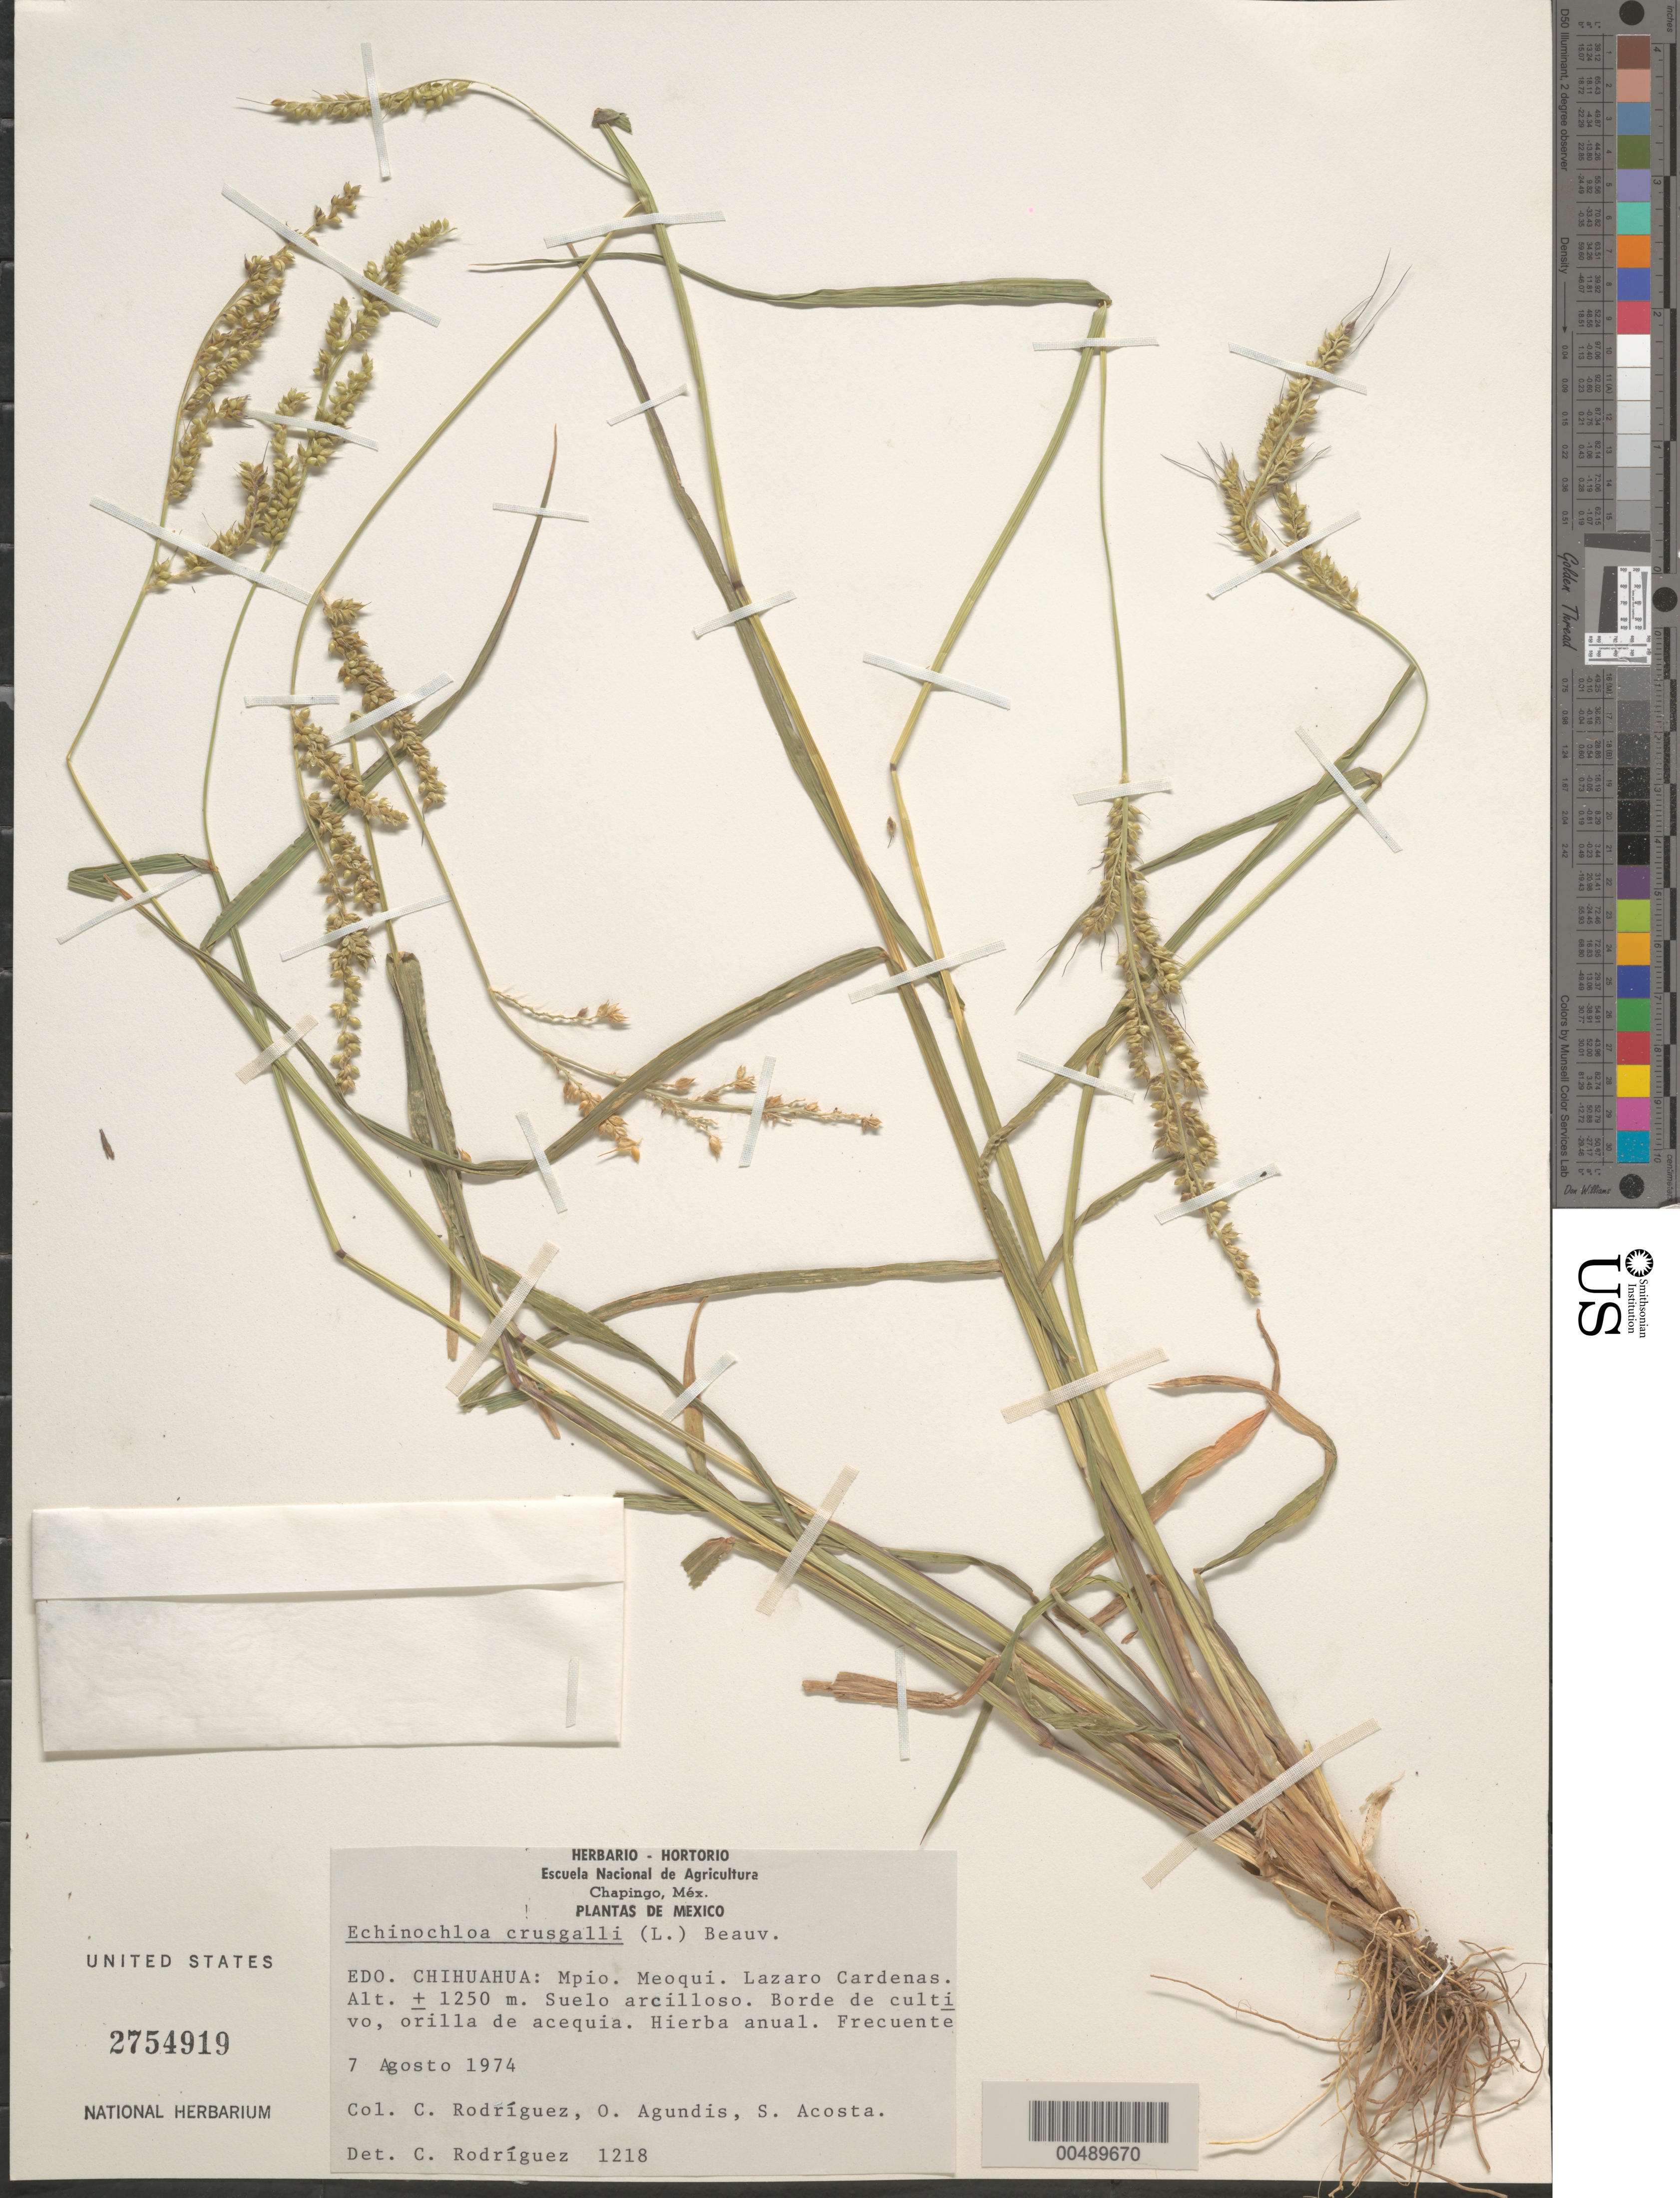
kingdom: Plantae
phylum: Tracheophyta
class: Liliopsida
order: Poales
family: Poaceae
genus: Echinochloa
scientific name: Echinochloa crus-galli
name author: (L.) P. Beauv.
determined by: Rodríguez, C.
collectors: C. Rodríguez, O. Agundis & S. Acosta Castellanos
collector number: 1218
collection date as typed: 7 Aug 1974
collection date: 1974-08-07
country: Mexico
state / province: Chihuahua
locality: Meoqui Mun., Lazaro Cardenas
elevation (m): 1250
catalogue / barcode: US 2754919